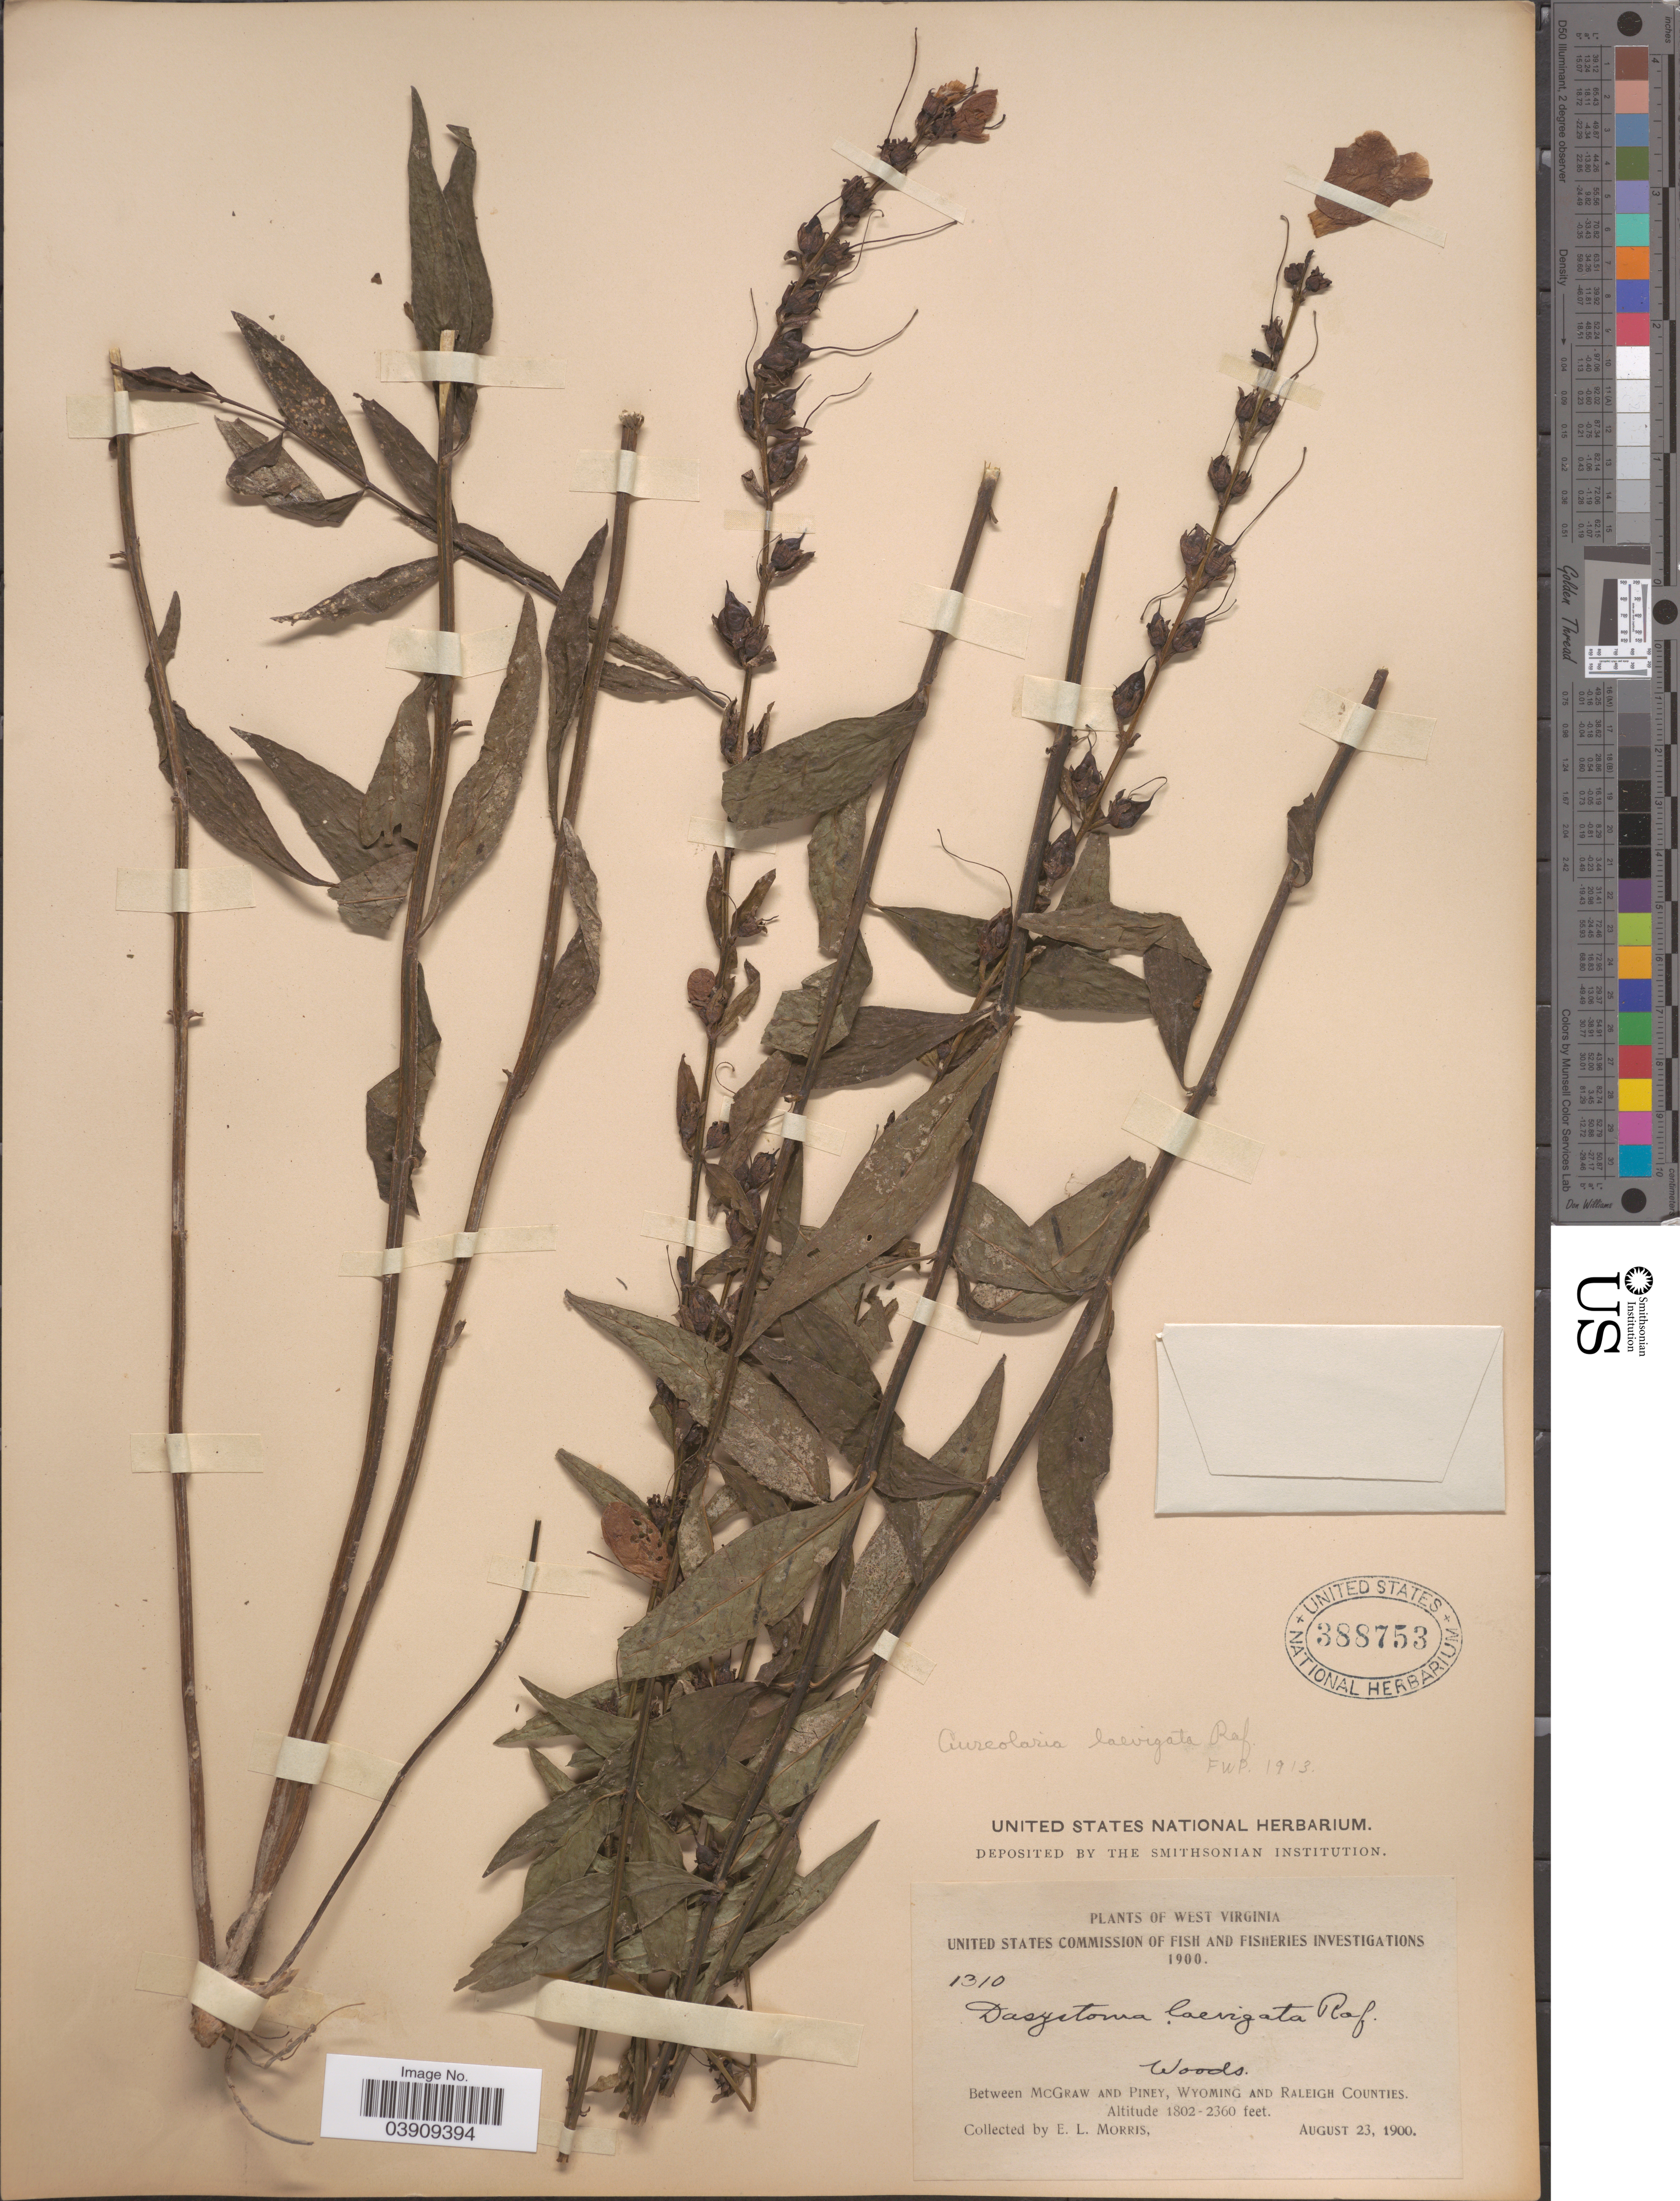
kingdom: Plantae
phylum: Tracheophyta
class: Magnoliopsida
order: Lamiales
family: Orobanchaceae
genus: Aureolaria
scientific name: Aureolaria laevigata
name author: (Raf.) Raf.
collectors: E. Morris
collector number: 1310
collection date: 1900-08-23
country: United States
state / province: West Virginia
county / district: Raleigh / Wyoming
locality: Between Piney and McGraws.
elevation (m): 549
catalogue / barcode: US 388753